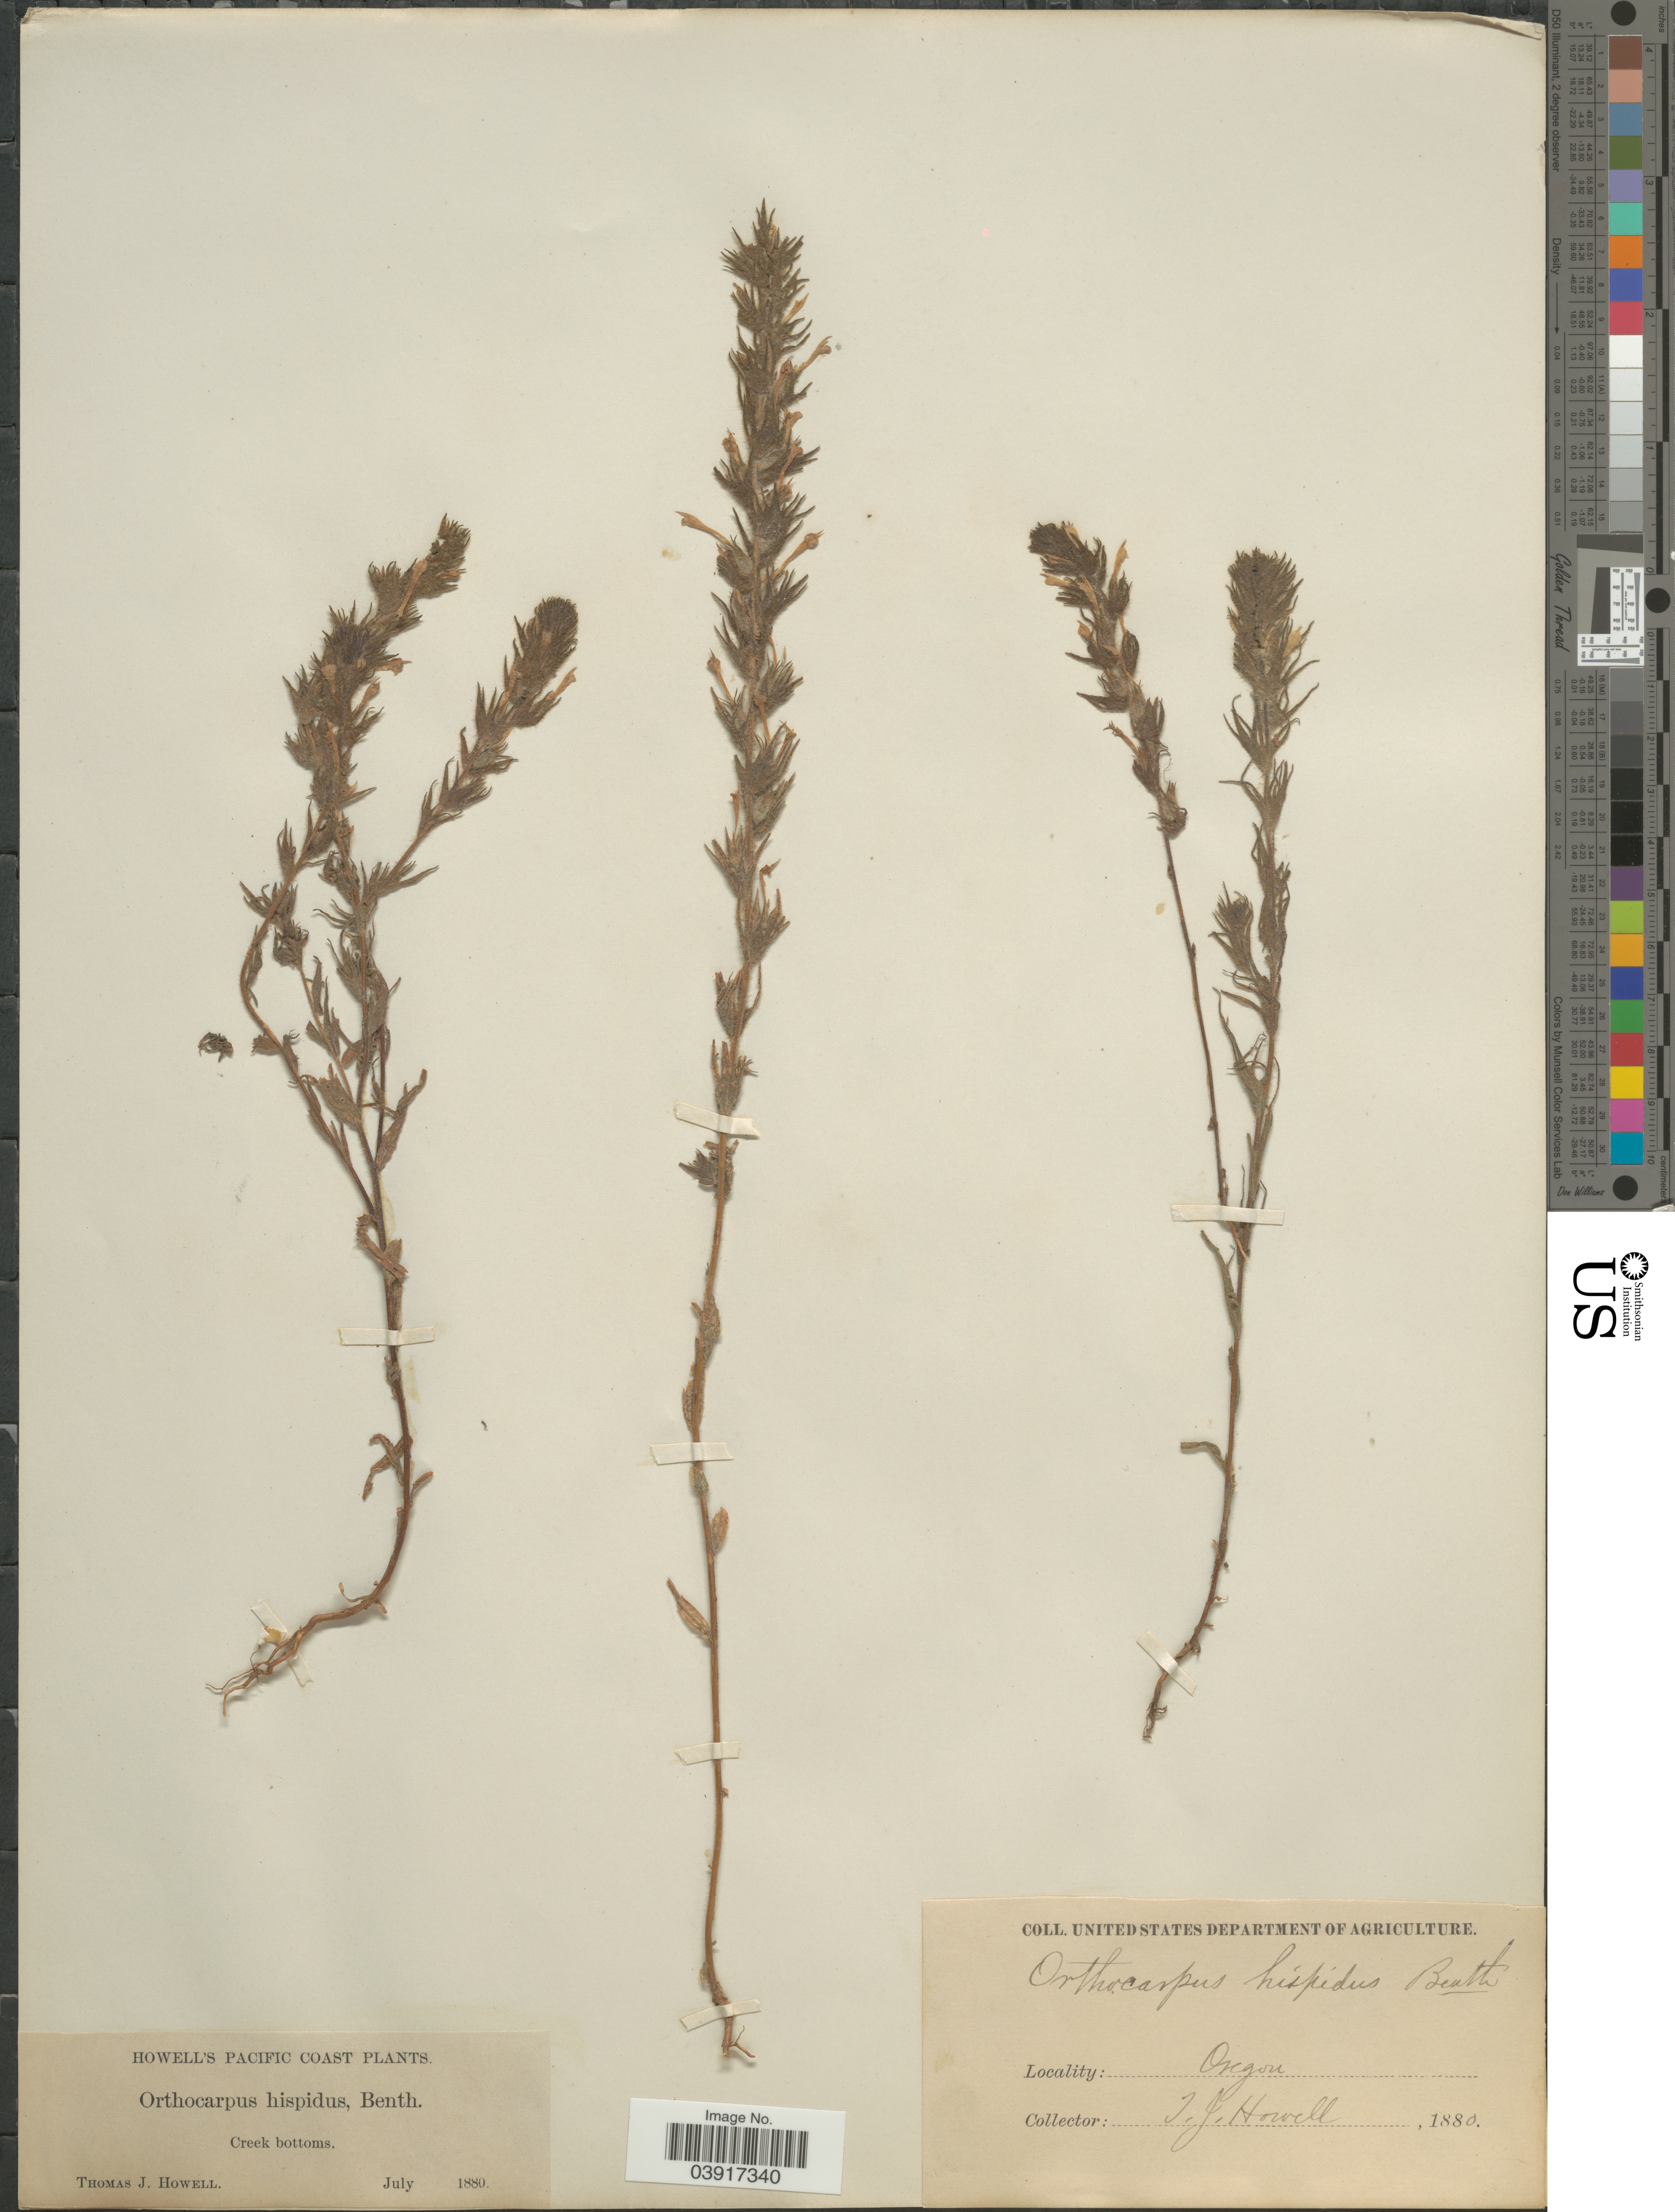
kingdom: Plantae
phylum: Tracheophyta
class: Magnoliopsida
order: Lamiales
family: Orobanchaceae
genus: Orthocarpus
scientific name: Orthocarpus hispidus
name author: Benth.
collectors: T. J. Howell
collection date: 1880-07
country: United States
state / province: Oregon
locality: Pacific Coast. Creek bottoms.